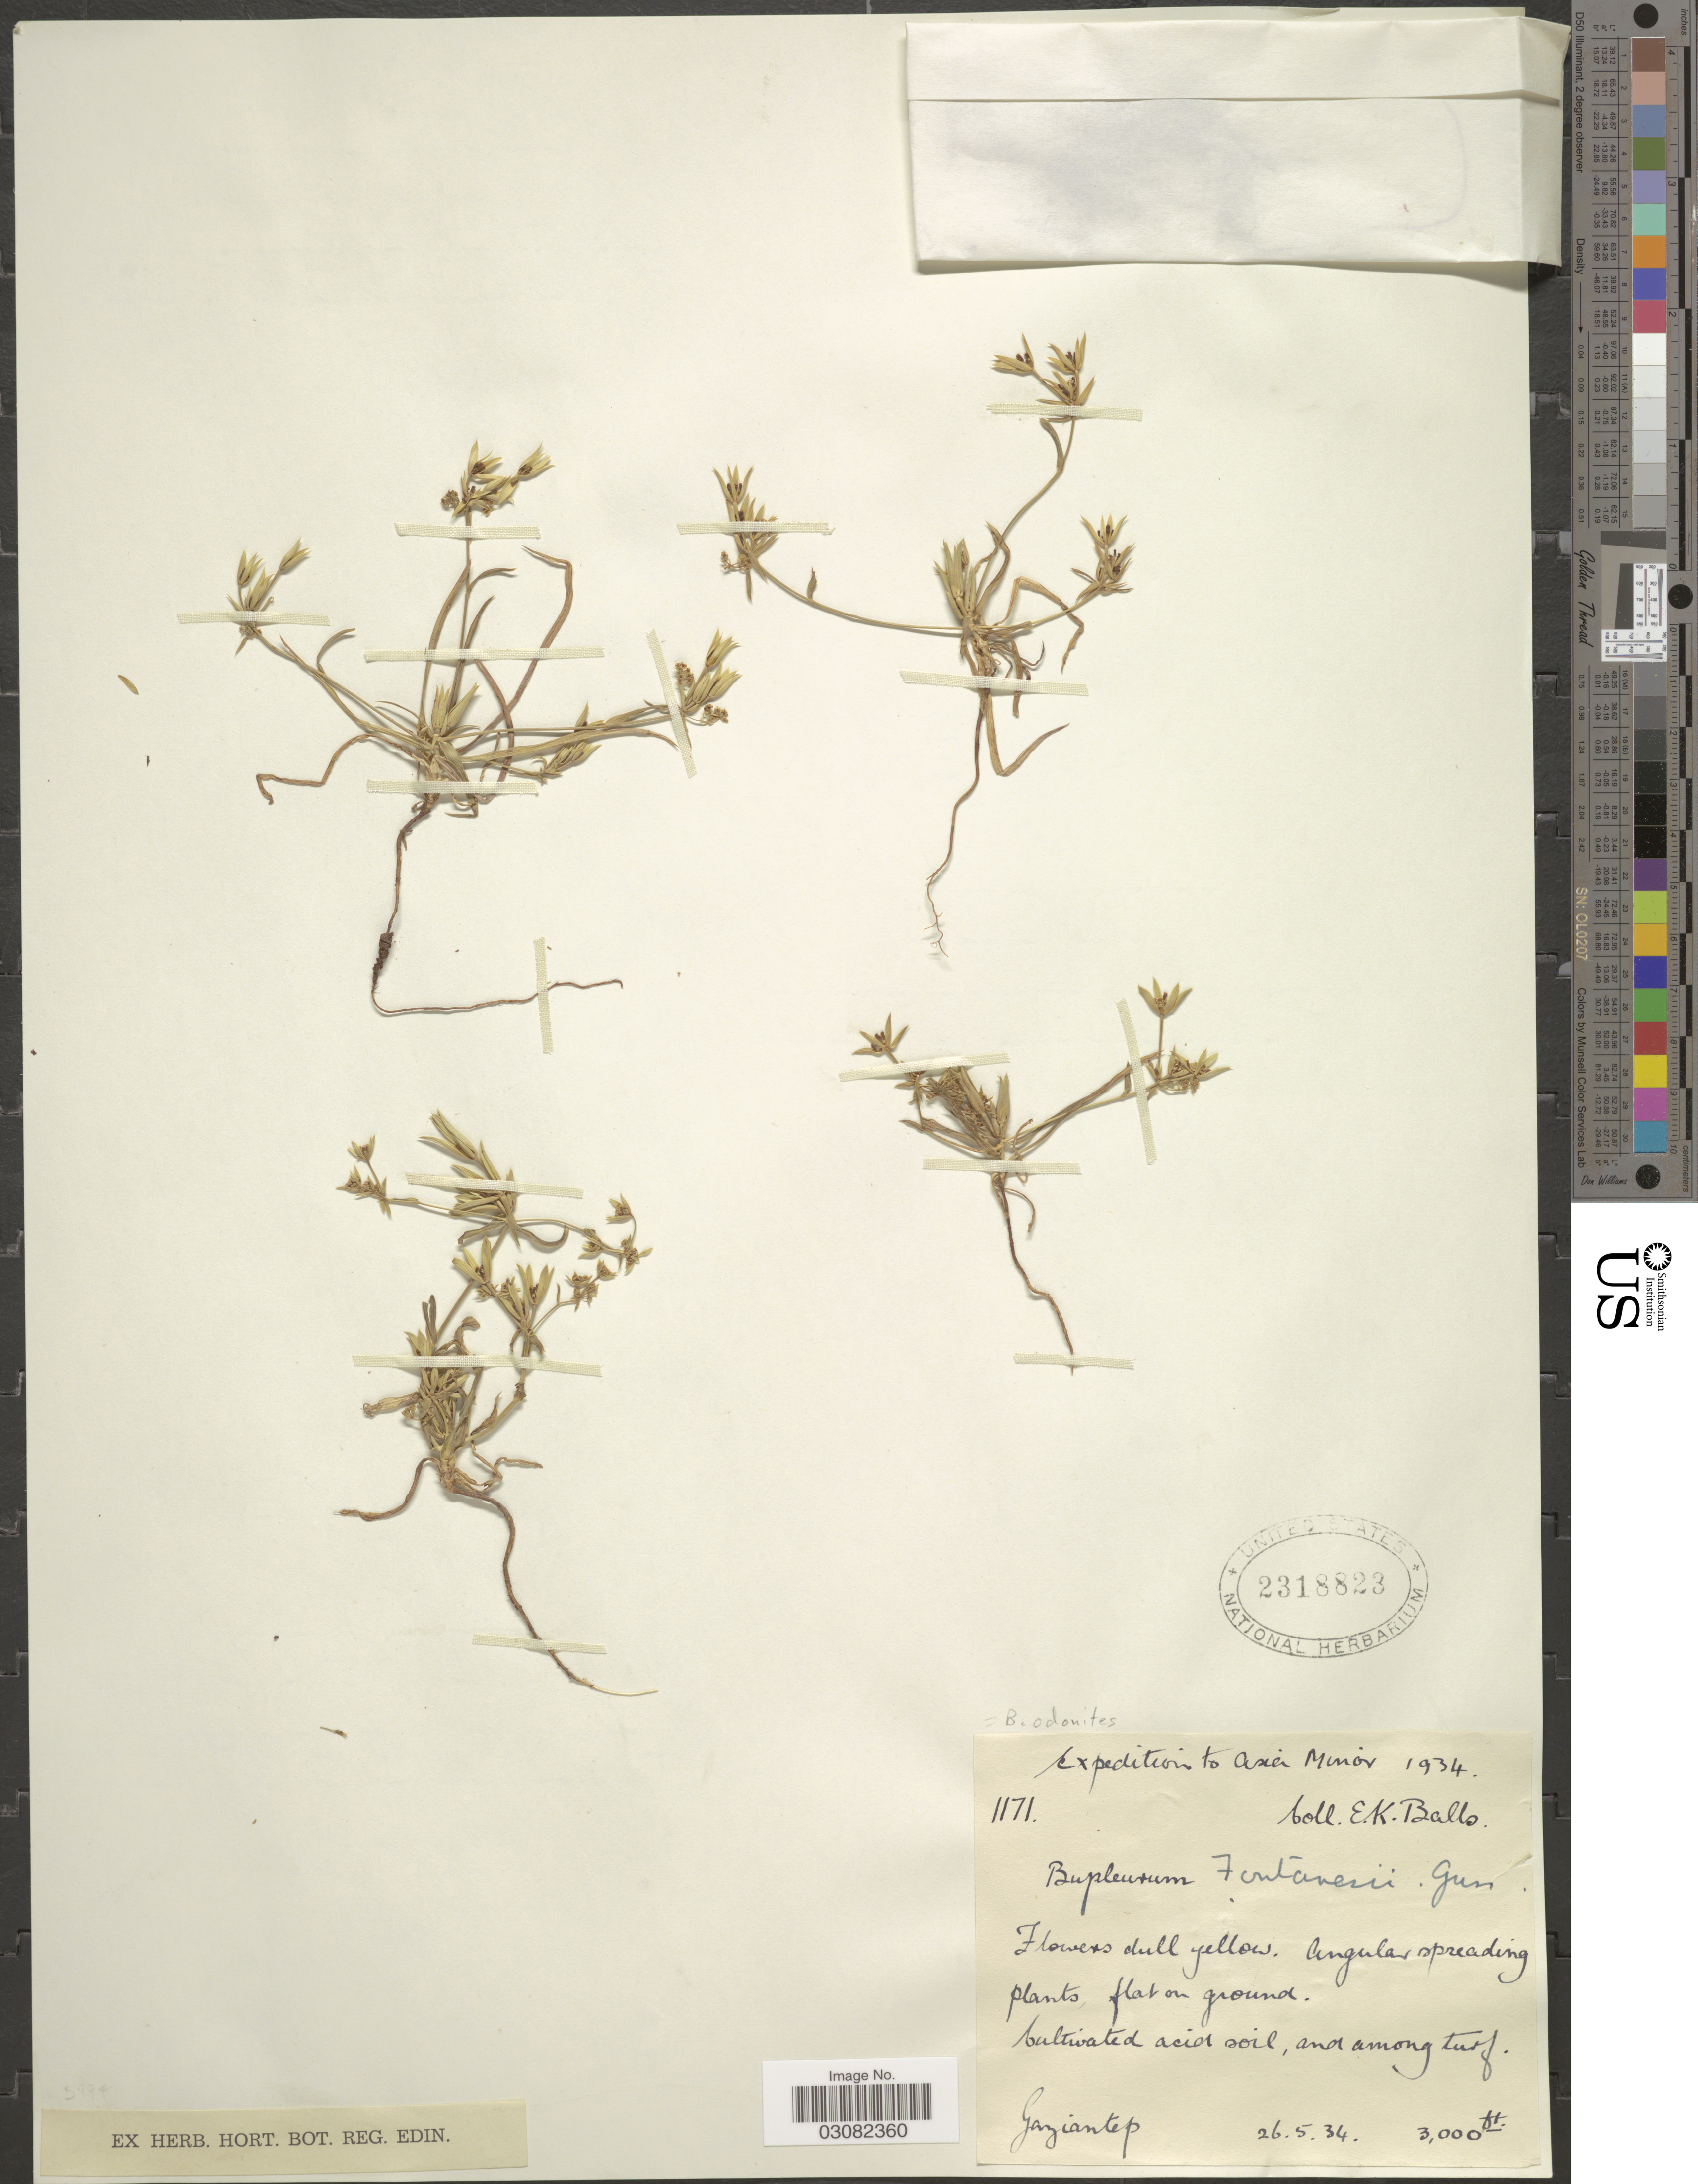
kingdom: Plantae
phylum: Tracheophyta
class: Magnoliopsida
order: Apiales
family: Apiaceae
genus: Bupleurum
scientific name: Bupleurum odontites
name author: L.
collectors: E. K. Balls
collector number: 1171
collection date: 1934-05-26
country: Turkey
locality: Asia Minor. Gaziantep.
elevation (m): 914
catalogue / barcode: US 2318823